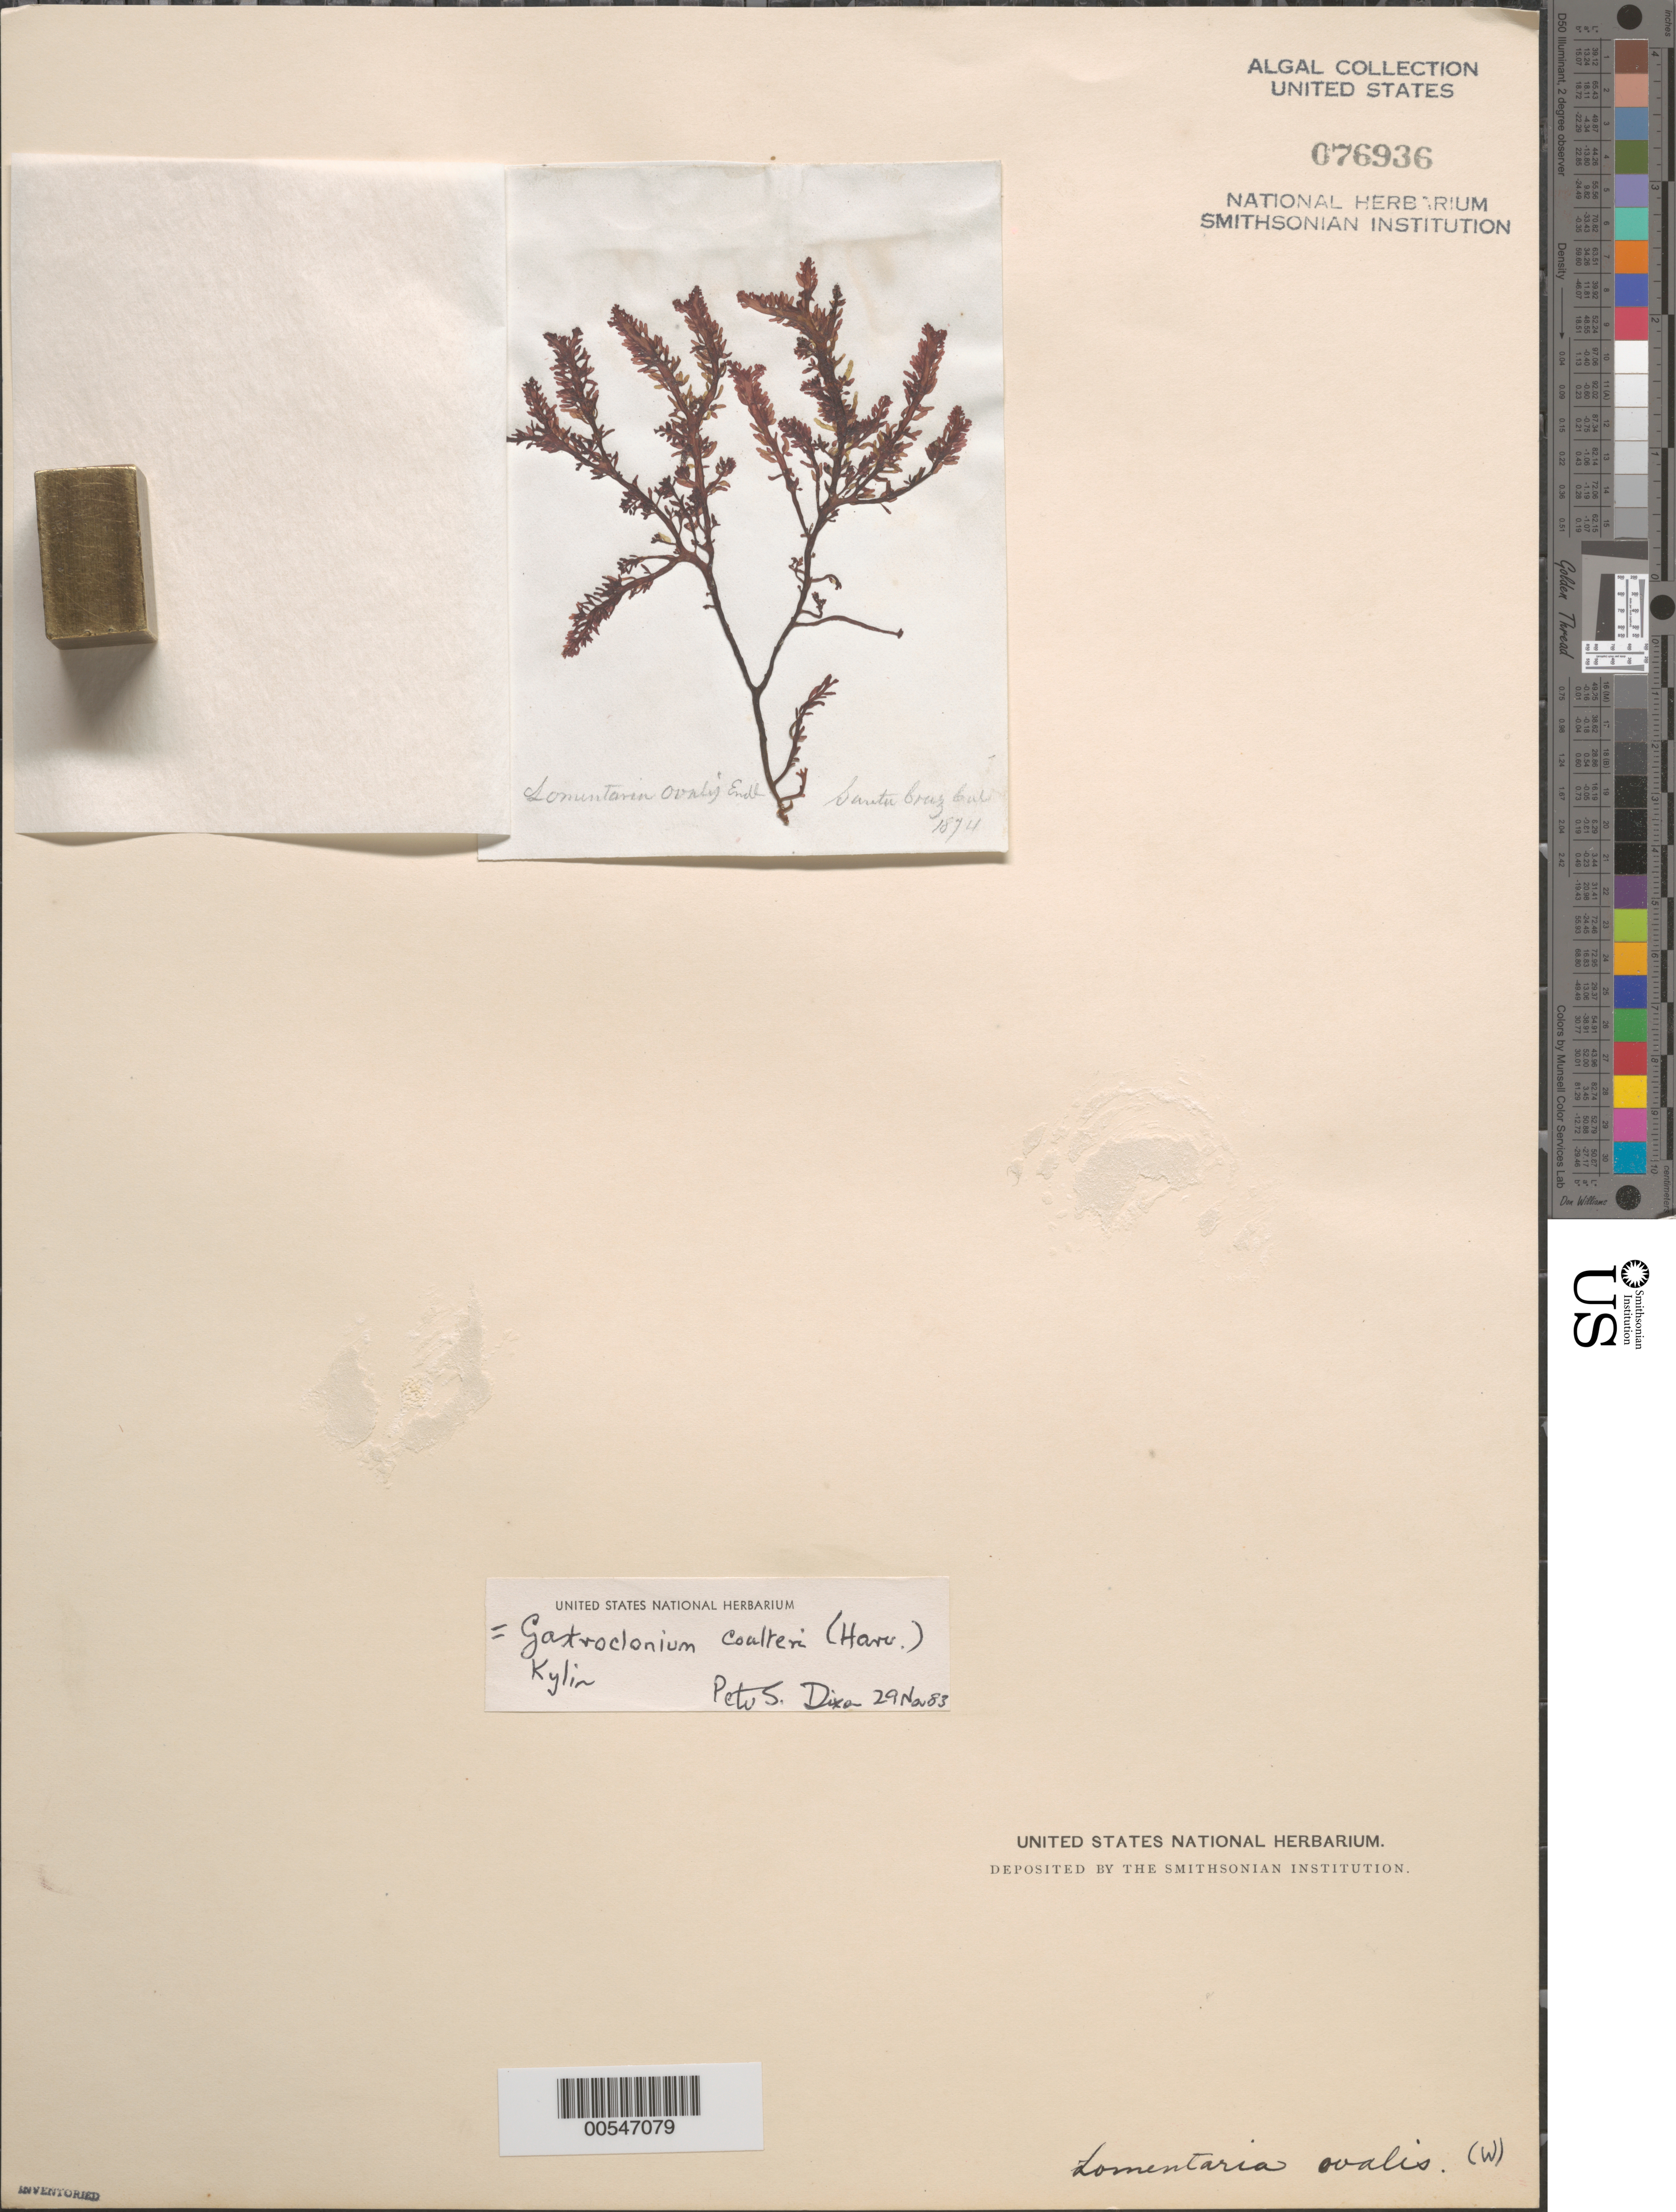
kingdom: Plantae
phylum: Rhodophyta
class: Florideophyceae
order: Rhodymeniales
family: Champiaceae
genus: Neogastroclonium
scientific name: Neogastroclonium subarticulatum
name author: (Turner) L. Le Gall et al.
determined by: Algae name updating Project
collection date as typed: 1874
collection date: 1874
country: United States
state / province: California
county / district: Santa Cruz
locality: Santa Cruz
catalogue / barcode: US 76936